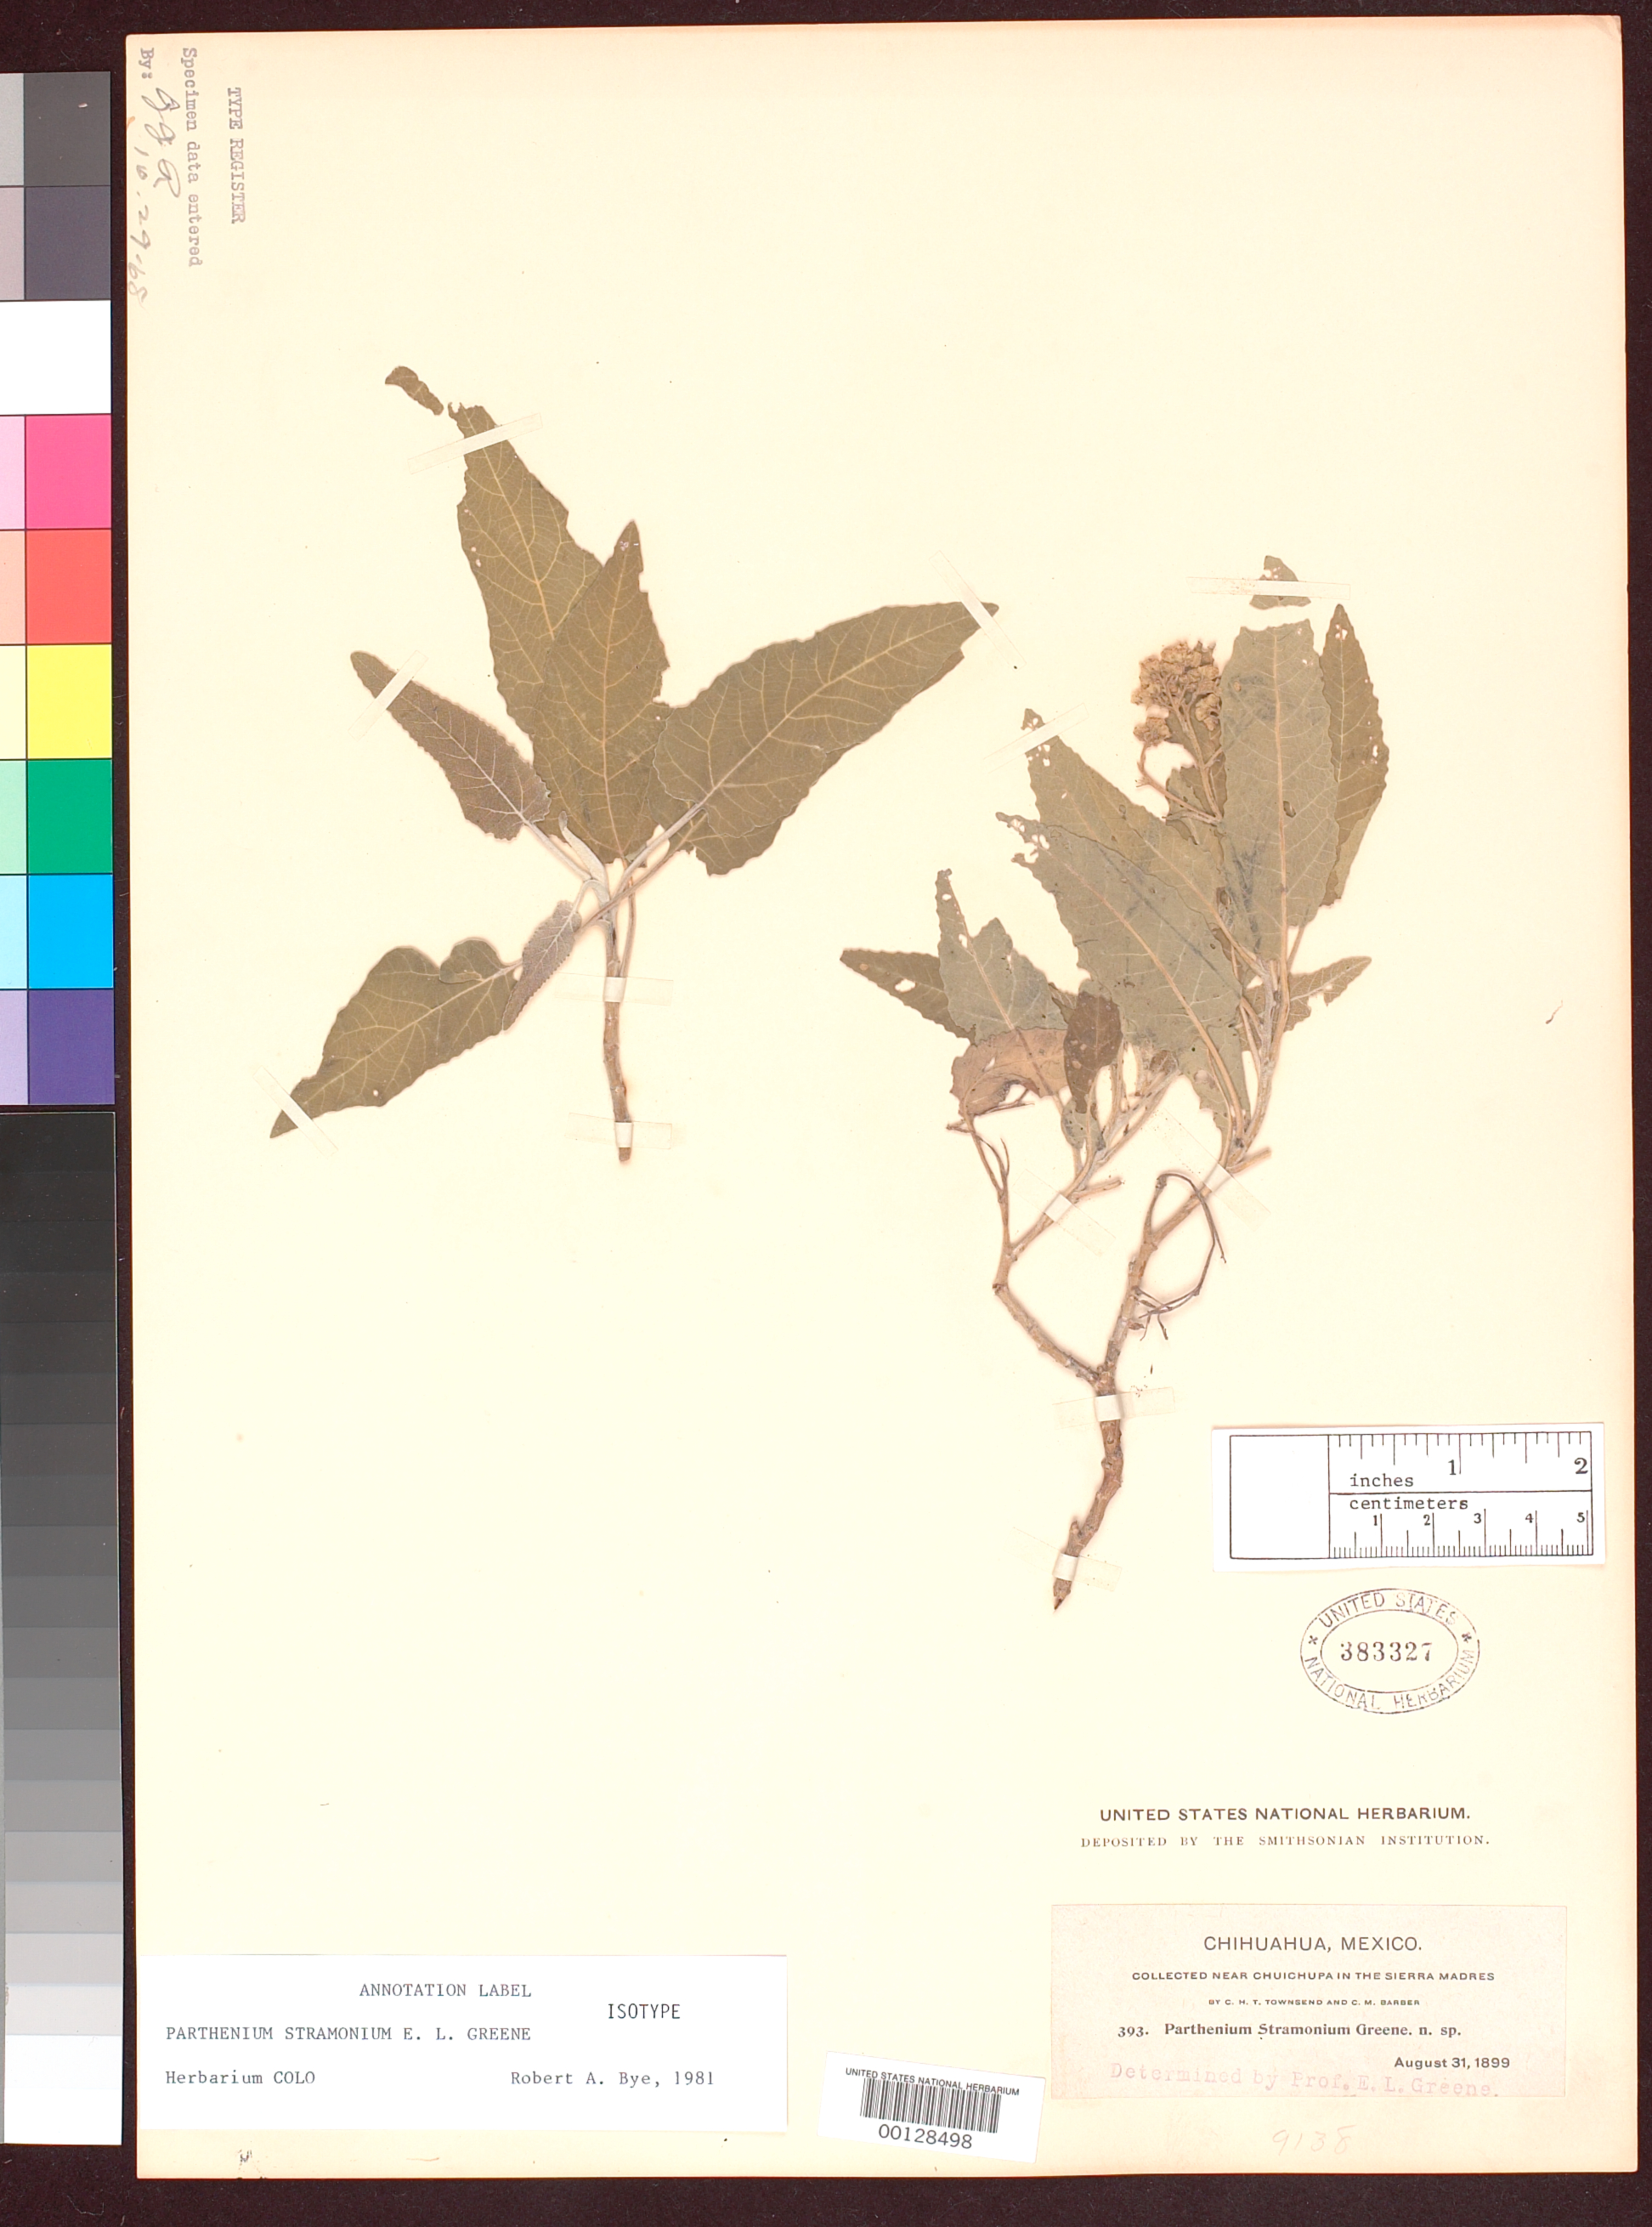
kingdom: Plantae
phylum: Tracheophyta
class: Magnoliopsida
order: Asterales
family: Asteraceae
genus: Parthenium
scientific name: Parthenium stramonium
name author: Greene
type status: Isotype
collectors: C. H. T. Townsend & C. Barber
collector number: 393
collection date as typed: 31 Aug 1899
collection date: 1899-08-31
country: Mexico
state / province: Chihuahua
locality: Chihuahua.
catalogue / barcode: US 735375